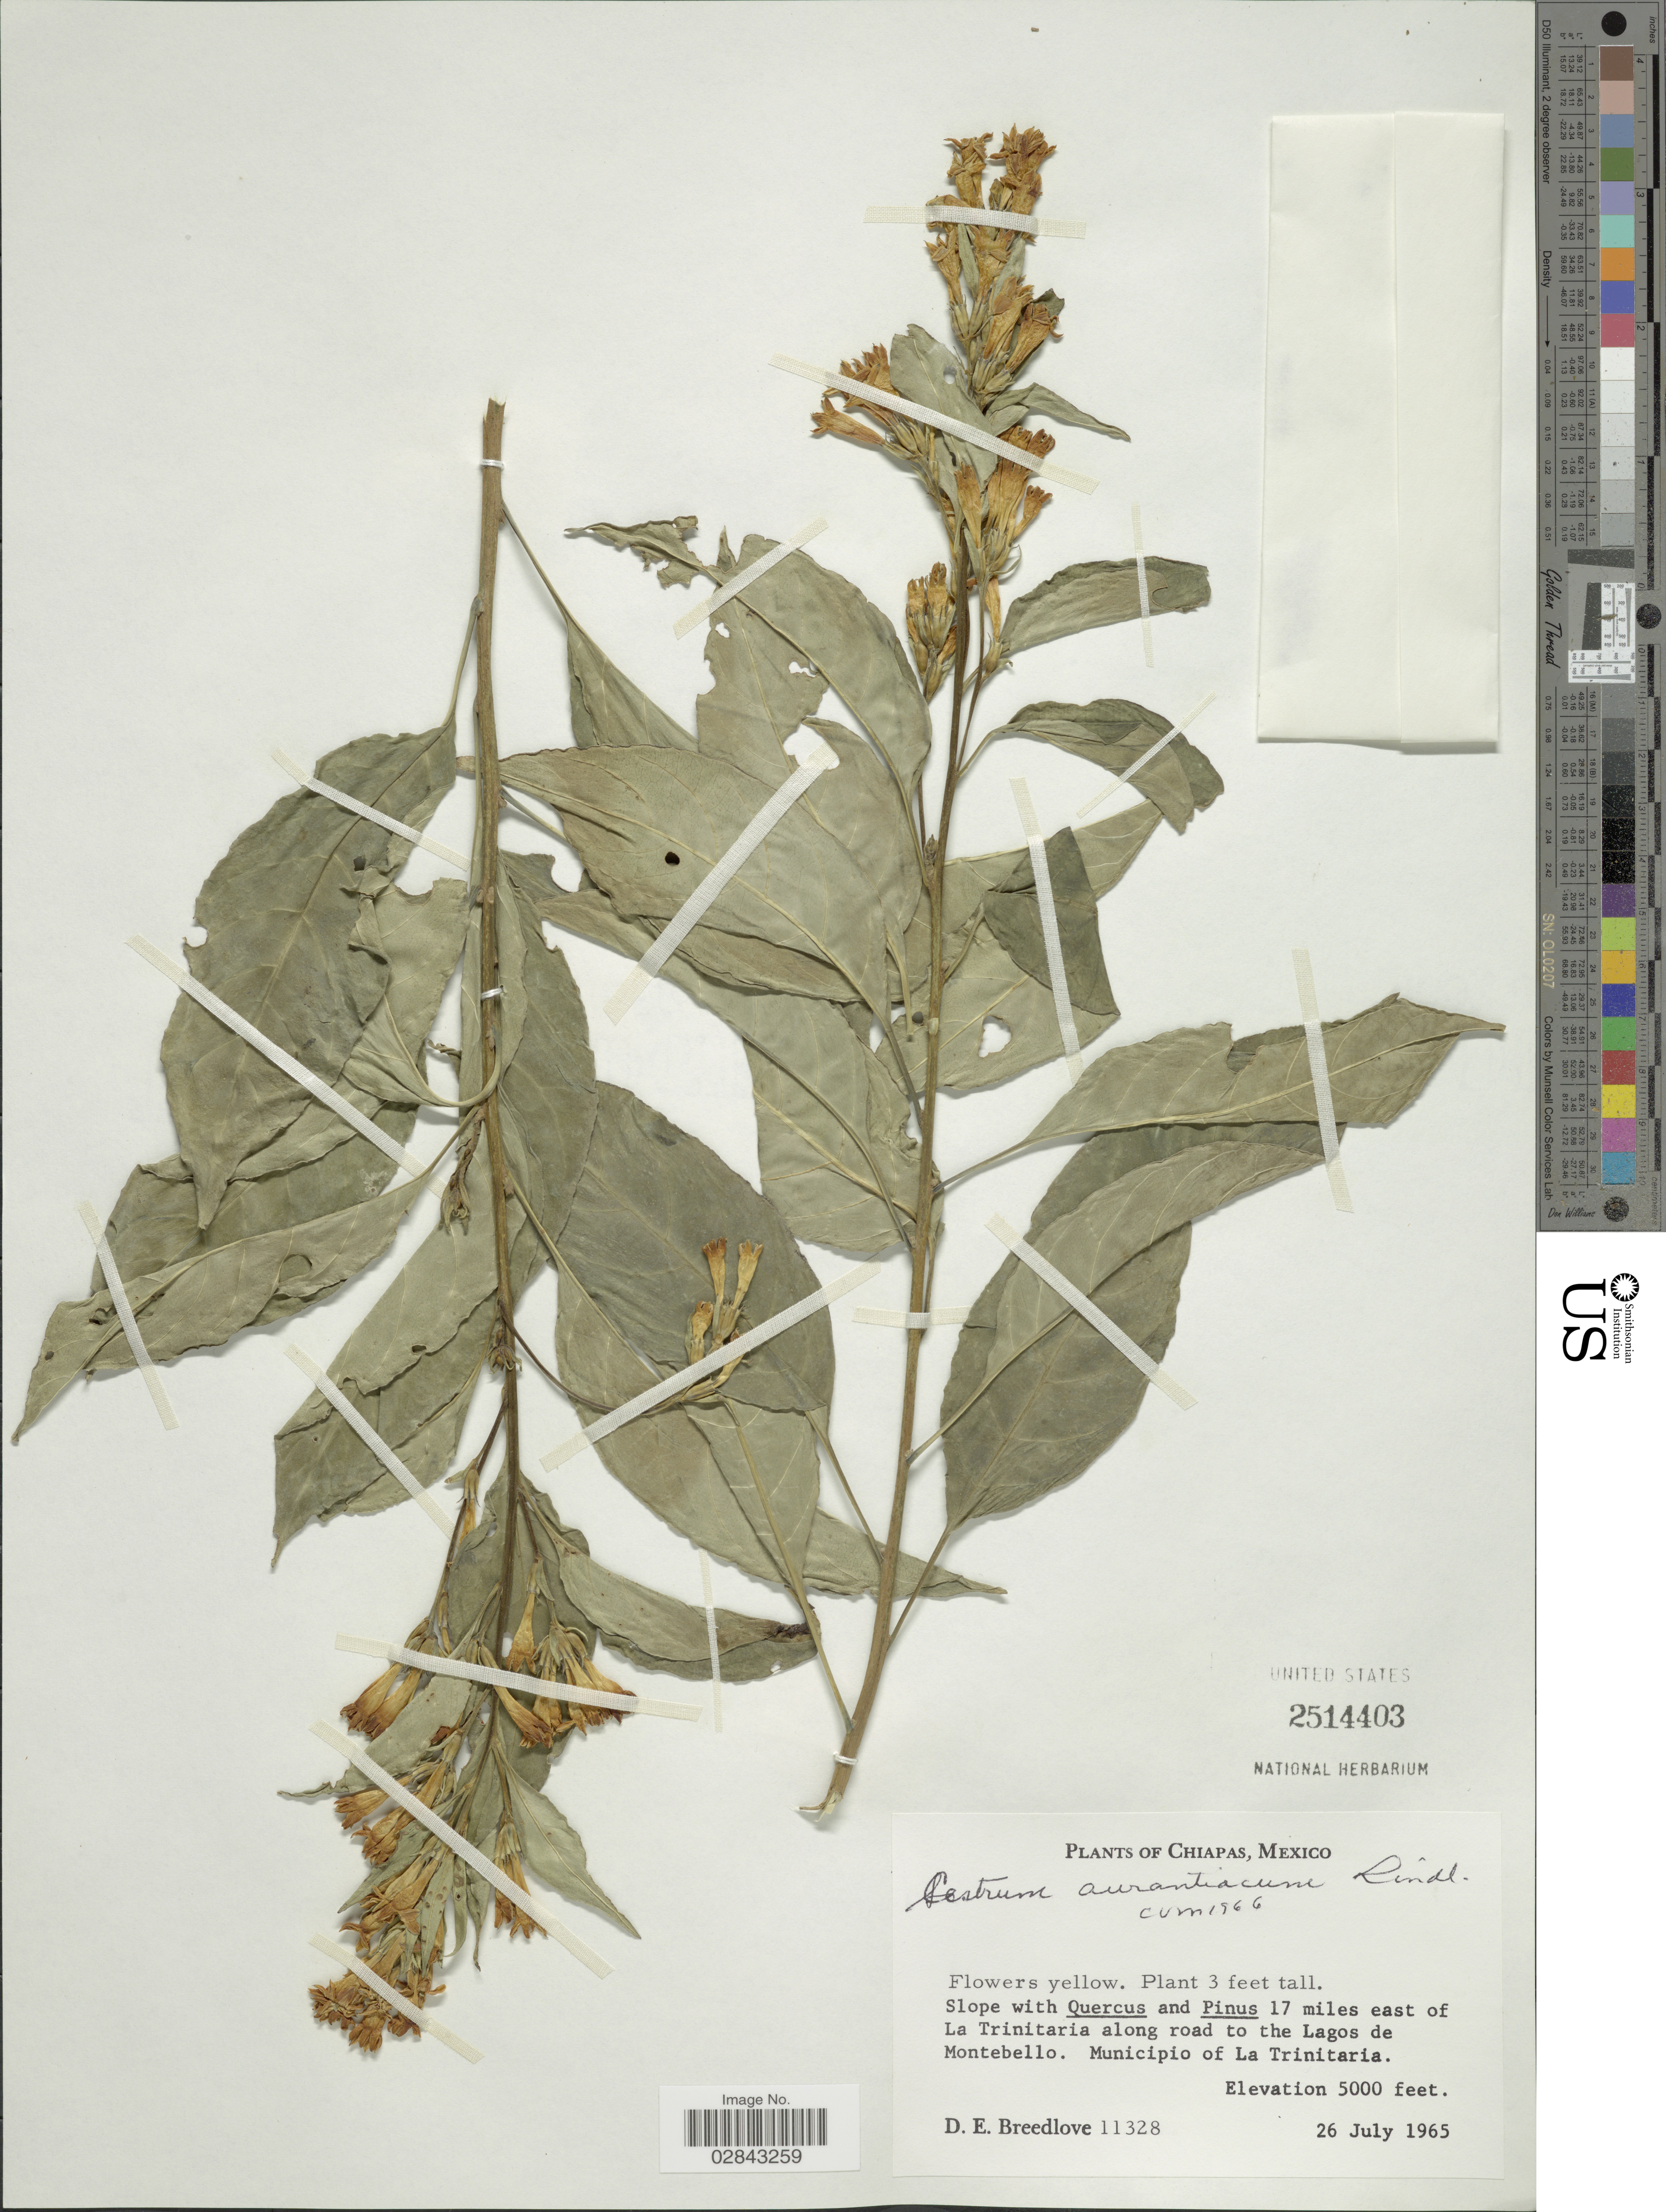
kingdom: Plantae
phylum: Tracheophyta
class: Magnoliopsida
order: Solanales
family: Solanaceae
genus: Cestrum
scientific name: Cestrum aurantiacum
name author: Lindley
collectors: D. E. Breedlove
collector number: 11328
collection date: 1965-07-26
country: Mexico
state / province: Chiapas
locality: Slope with Quercus and Pinus 17 miles east of La Trinitaria along road to the Lagos de Montebello. Municipio of La Trinitaria.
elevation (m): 1524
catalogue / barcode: US 2514403